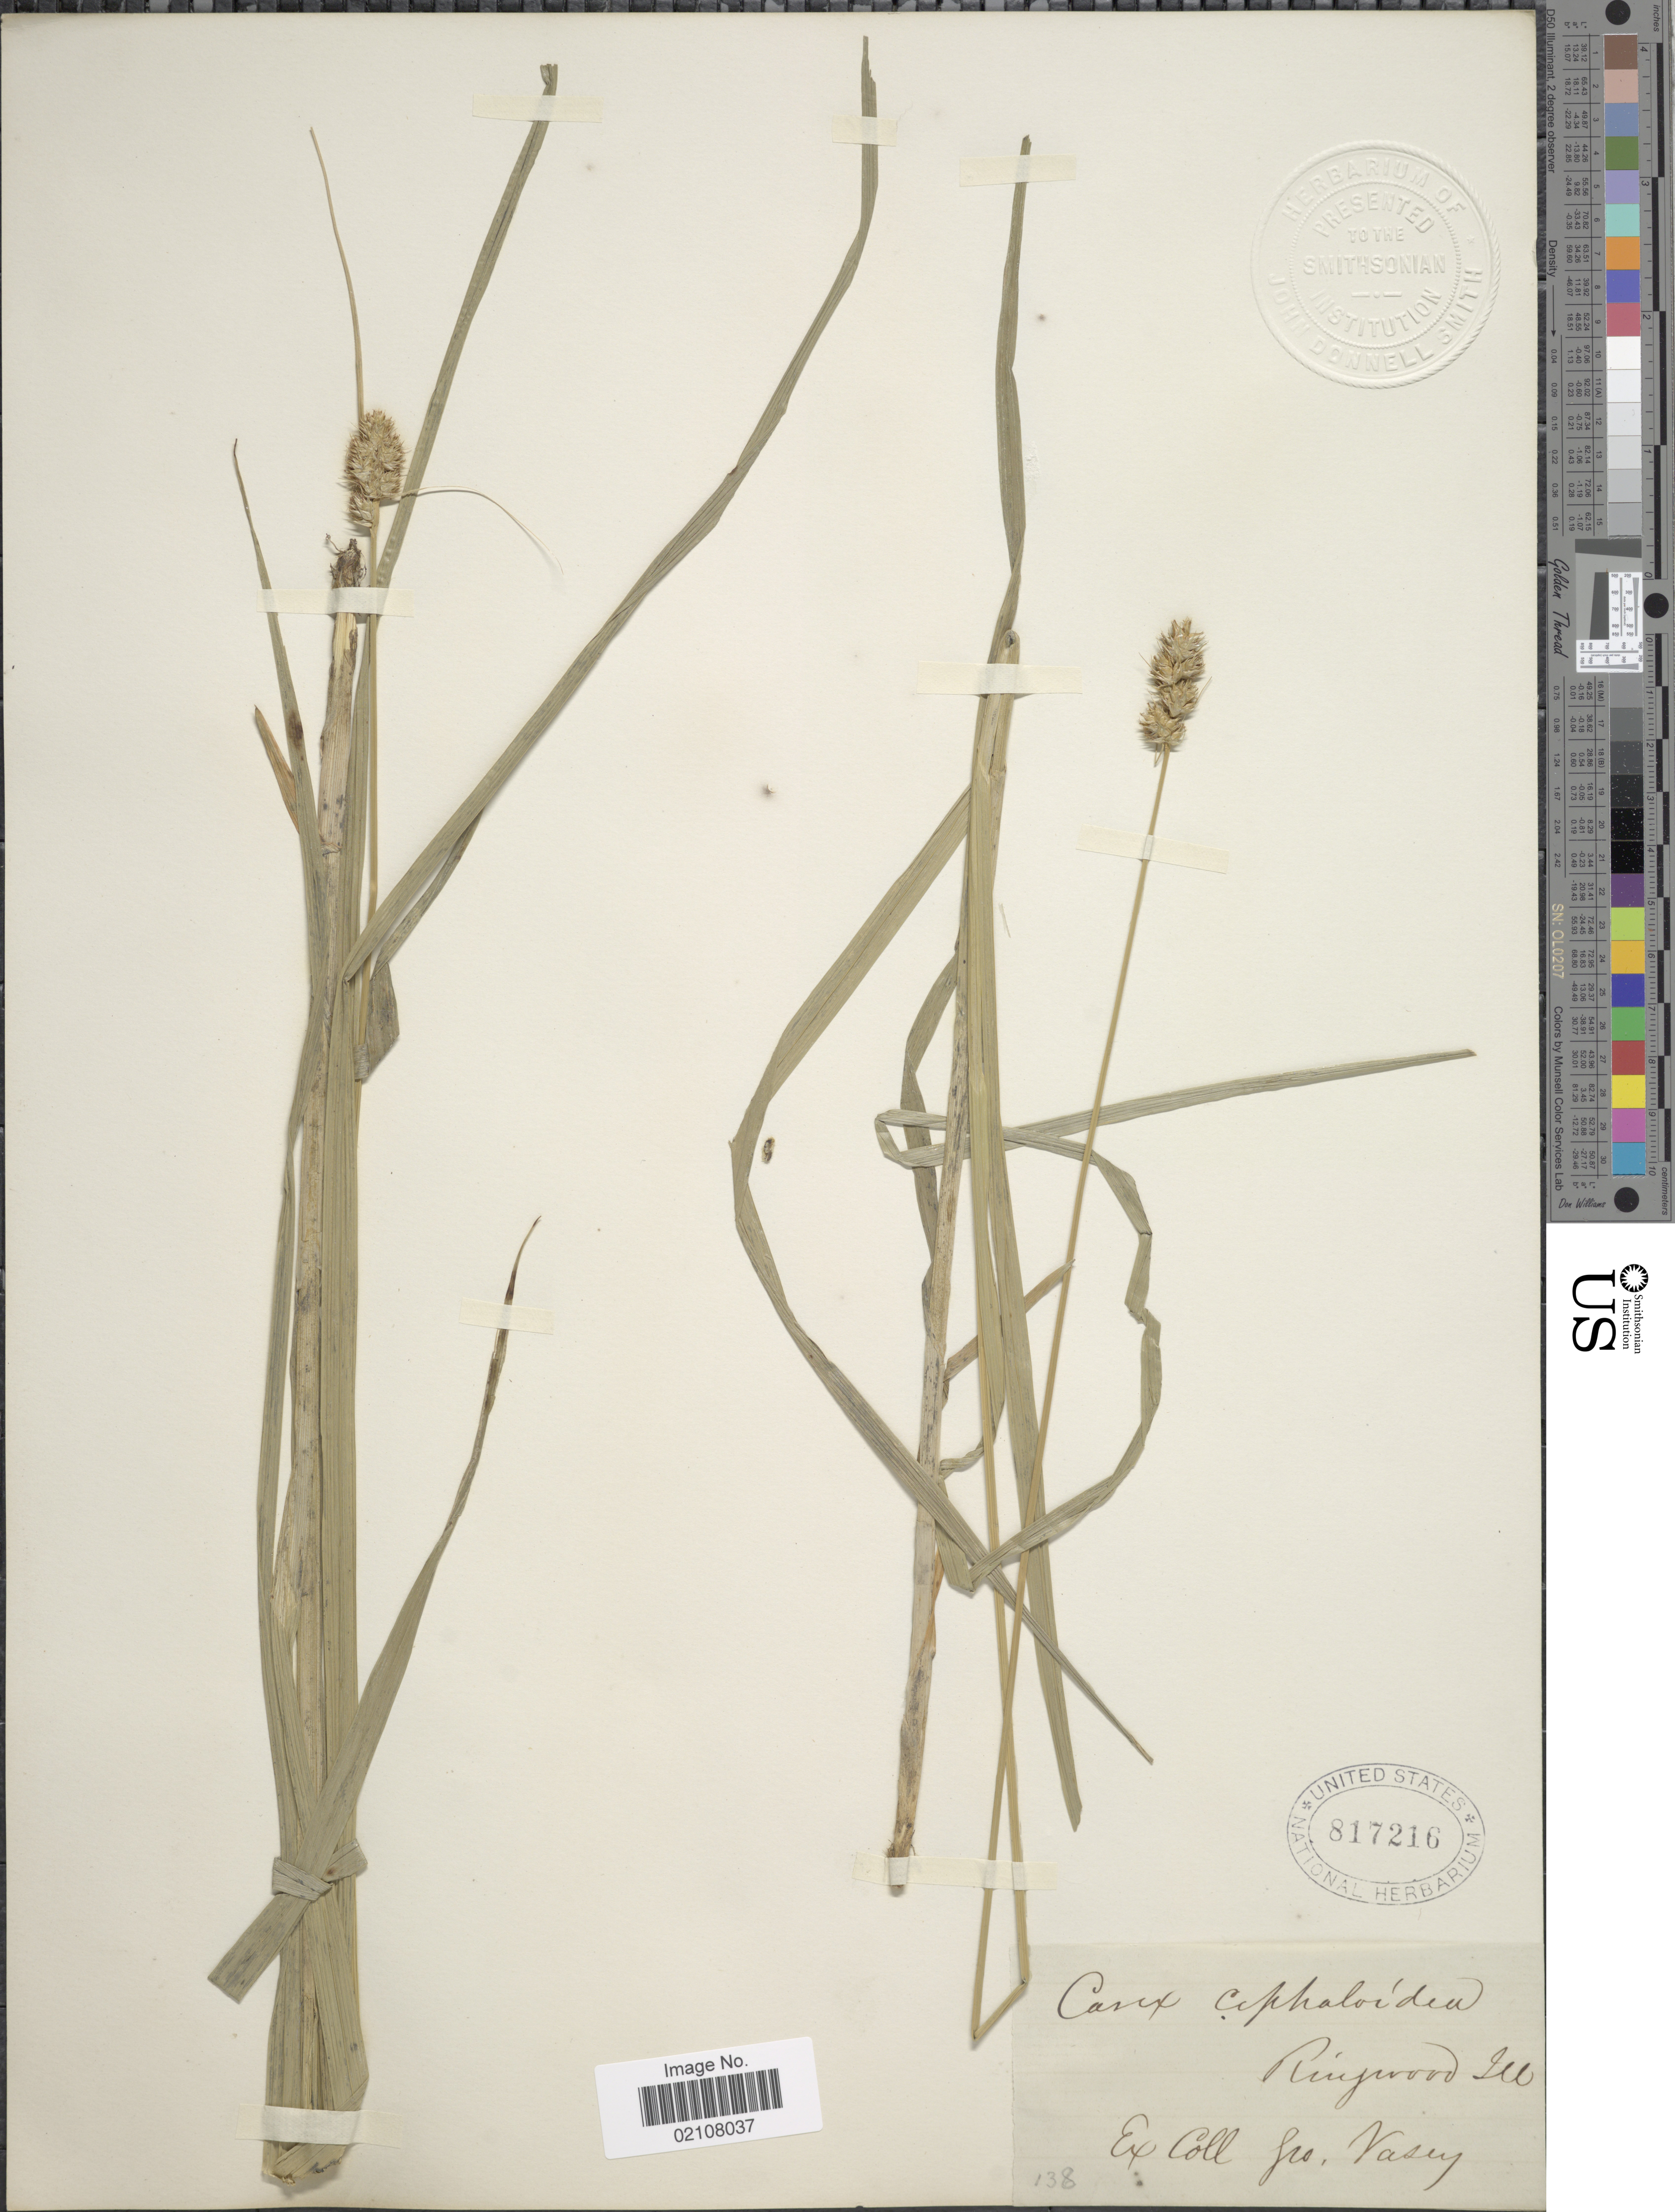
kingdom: Plantae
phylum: Tracheophyta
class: Liliopsida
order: Poales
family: Cyperaceae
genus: Carex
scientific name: Carex cephaloidea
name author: (Dewey) Dewey ex Boott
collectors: G. Vasey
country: United States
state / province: Illinois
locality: Ringwood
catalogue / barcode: US 817216